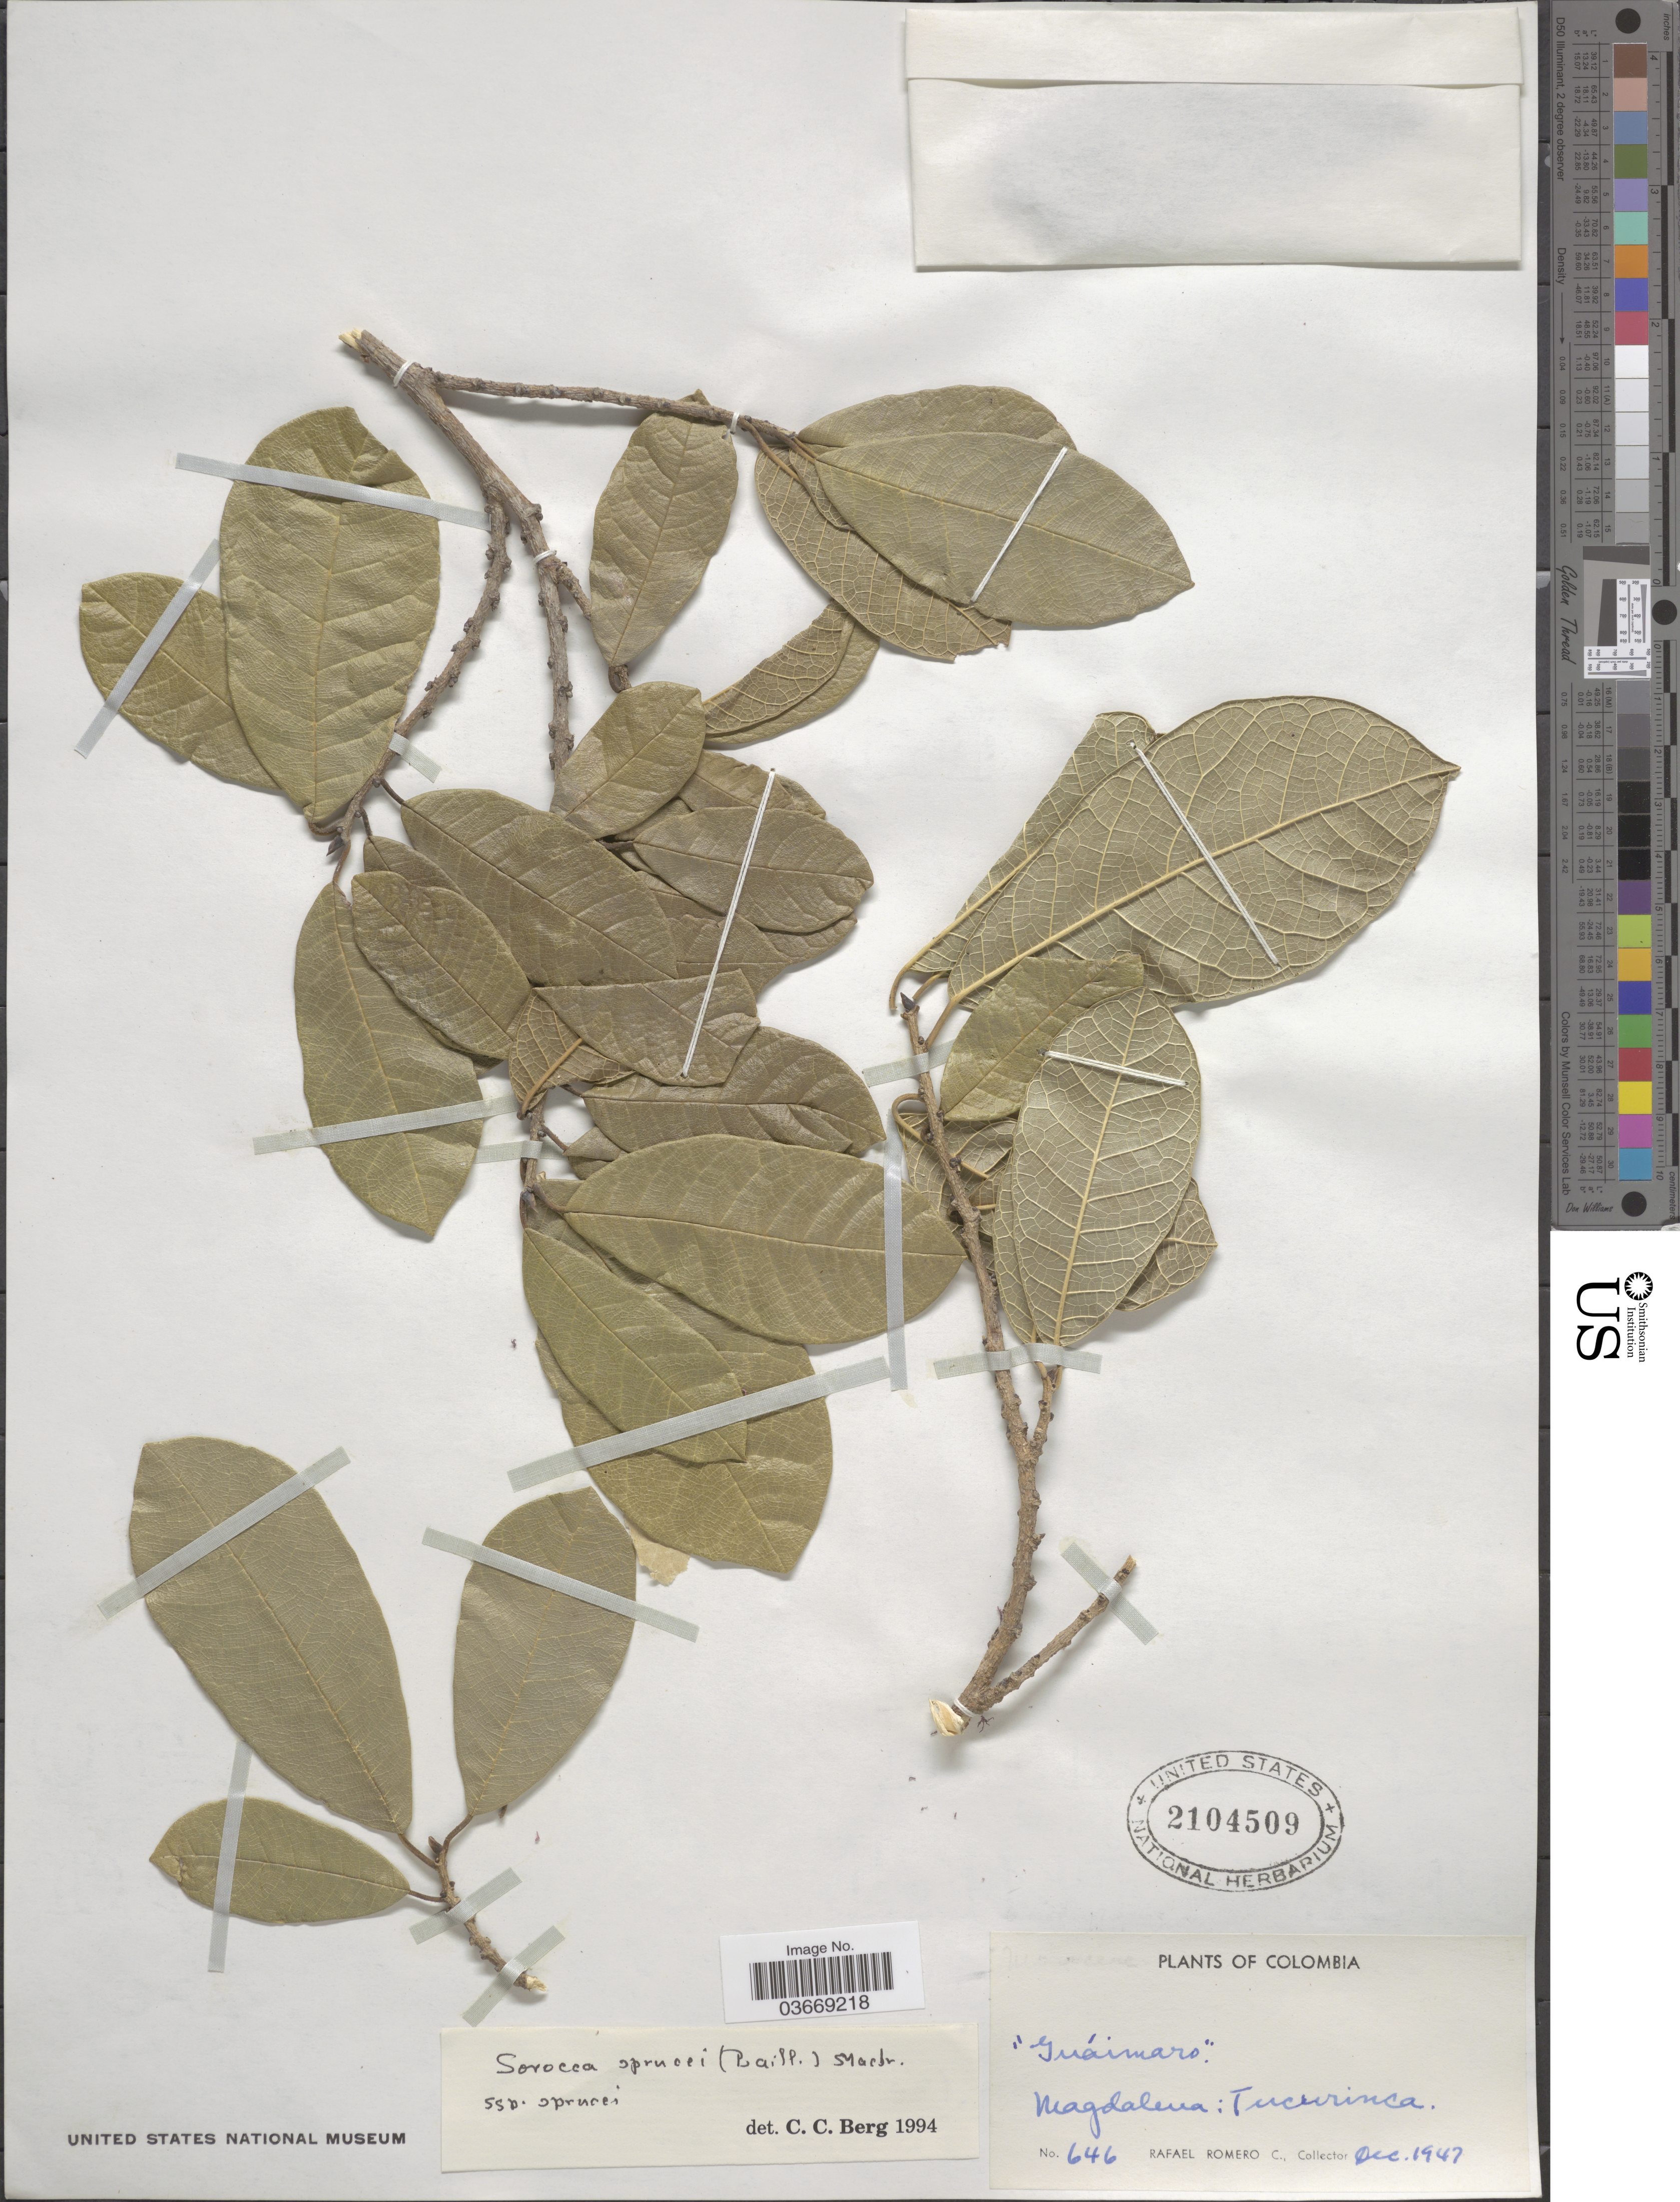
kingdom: Plantae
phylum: Tracheophyta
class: Magnoliopsida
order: Rosales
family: Moraceae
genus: Sorocea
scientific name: Sorocea sprucei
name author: (Baill.) J.F. Macbr.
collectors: R. Romero Castañeda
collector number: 646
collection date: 1947-12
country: Colombia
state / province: Magdalena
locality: Tucurinca.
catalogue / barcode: US 2104509